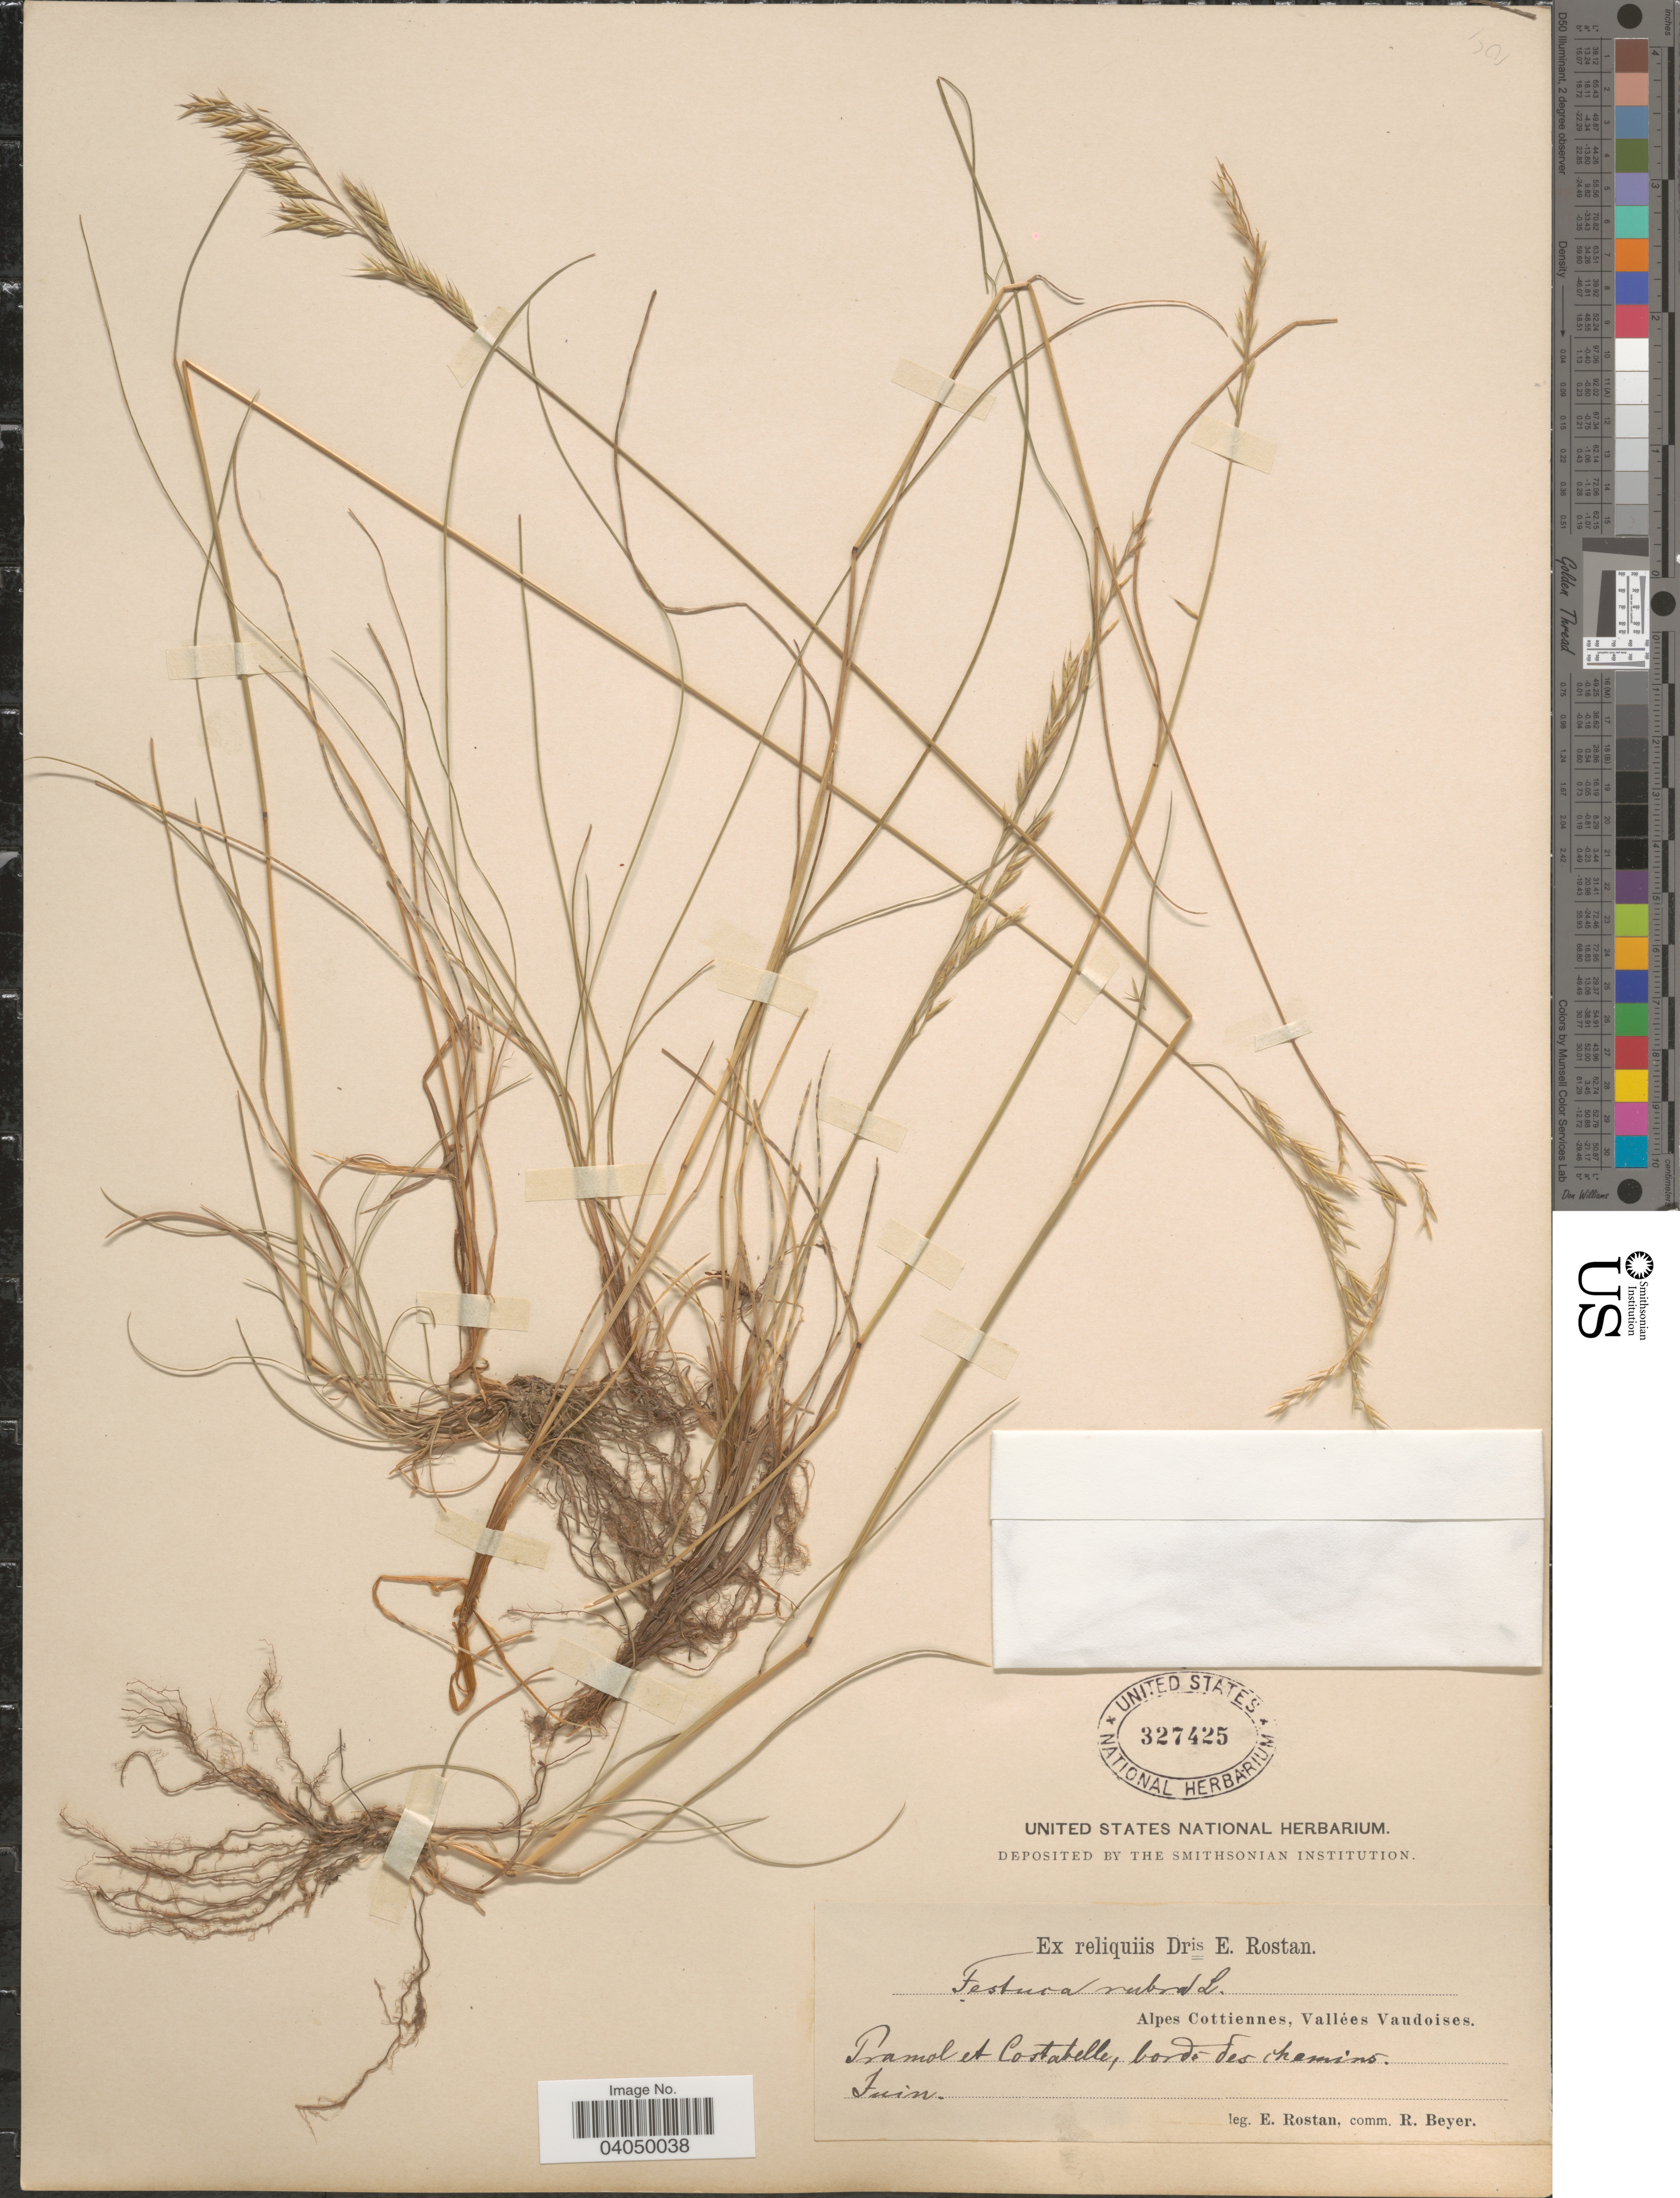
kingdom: Plantae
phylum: Tracheophyta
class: Liliopsida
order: Poales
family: Poaceae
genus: Festuca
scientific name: Festuca rubra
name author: L.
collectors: E. Rostan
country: Italy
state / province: Piedmont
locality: Alpes Cottiennes, Vallées Vaudoises. Pramol et Costabella, borde des chemis.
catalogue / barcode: US 327425